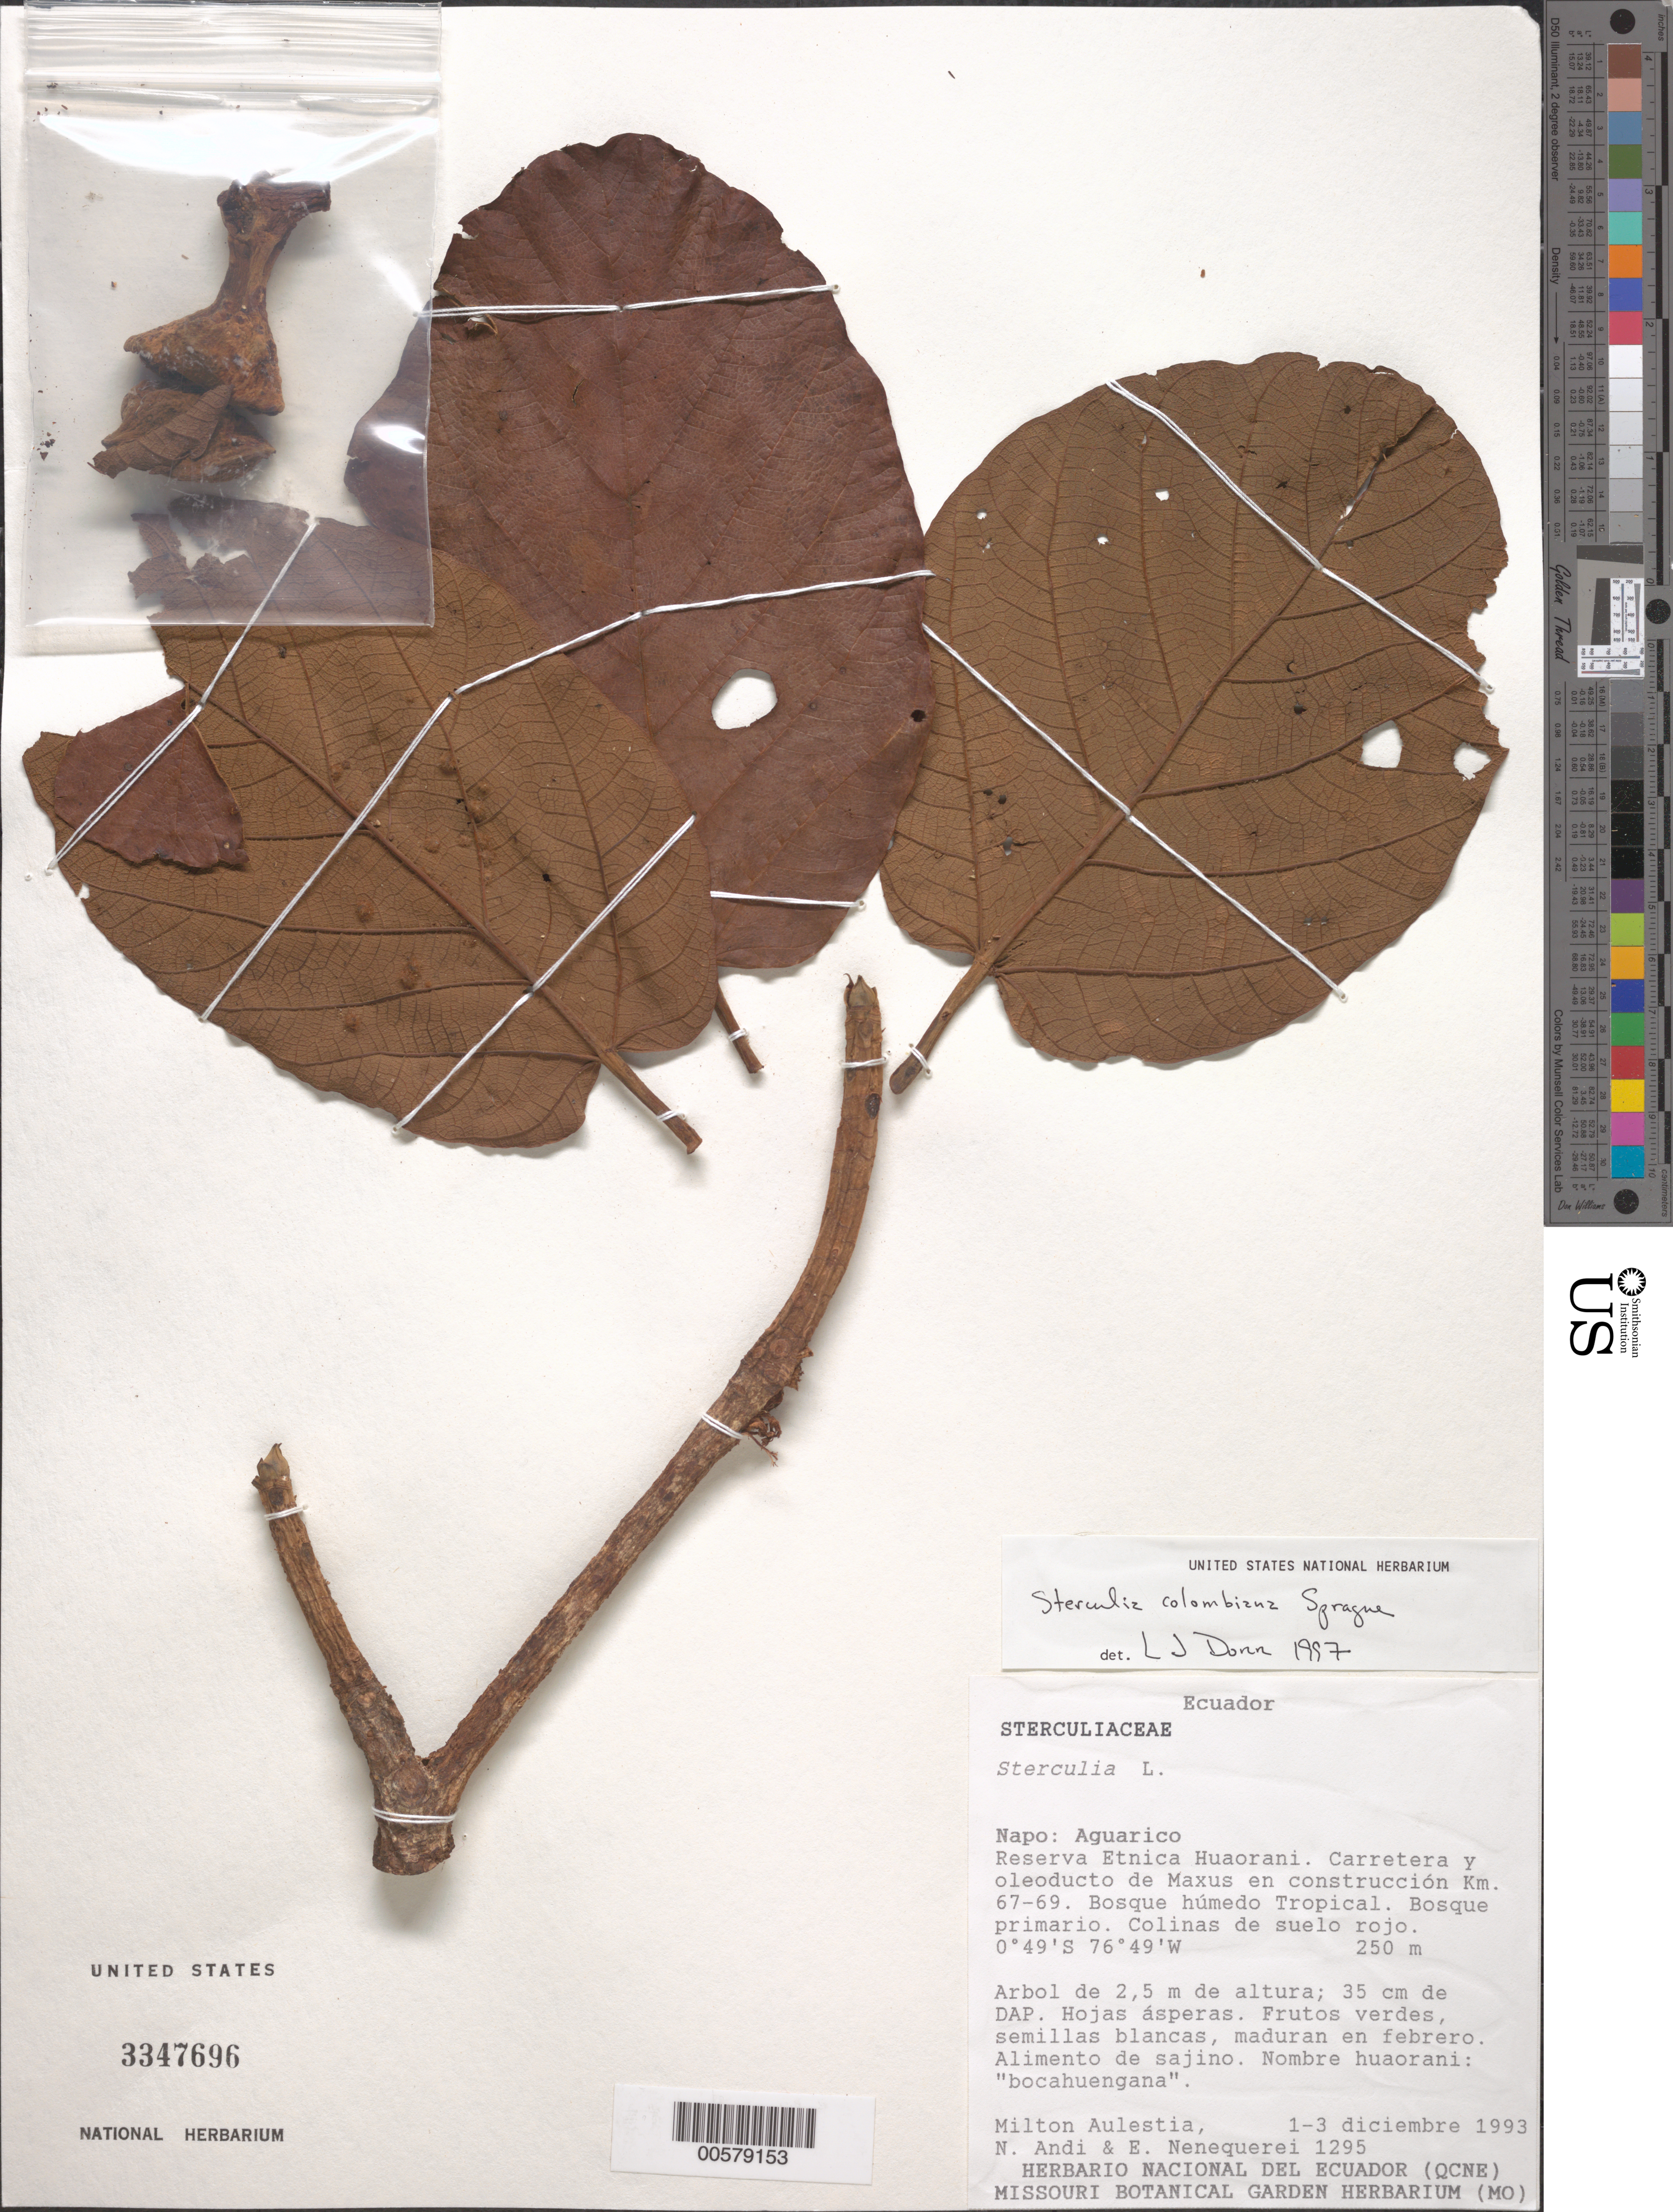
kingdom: Plantae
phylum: Tracheophyta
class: Magnoliopsida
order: Malvales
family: Malvaceae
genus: Sterculia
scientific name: Sterculia colombiana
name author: Sprague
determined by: Dorr, L. J., (BOT), Smithsonian Institution - National Museum of Natural History (UNITED STATES)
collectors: M. Aulestia, N. Andi & E. Nenequerei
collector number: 1295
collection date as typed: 01 Dec 1993 to 03 Dec 1993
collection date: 1993-12-01/1993-12-03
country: Ecuador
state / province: Napo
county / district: Aguarico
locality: AguaRico. Reserva Etnica Huaorani, Carretera y oleoducto de maxus en construcción km 67-69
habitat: Bosque húmedo tropical, bosque primario, colinas de suelo rojo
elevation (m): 250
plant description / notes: Common name: Bocahuengana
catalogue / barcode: US 3347696